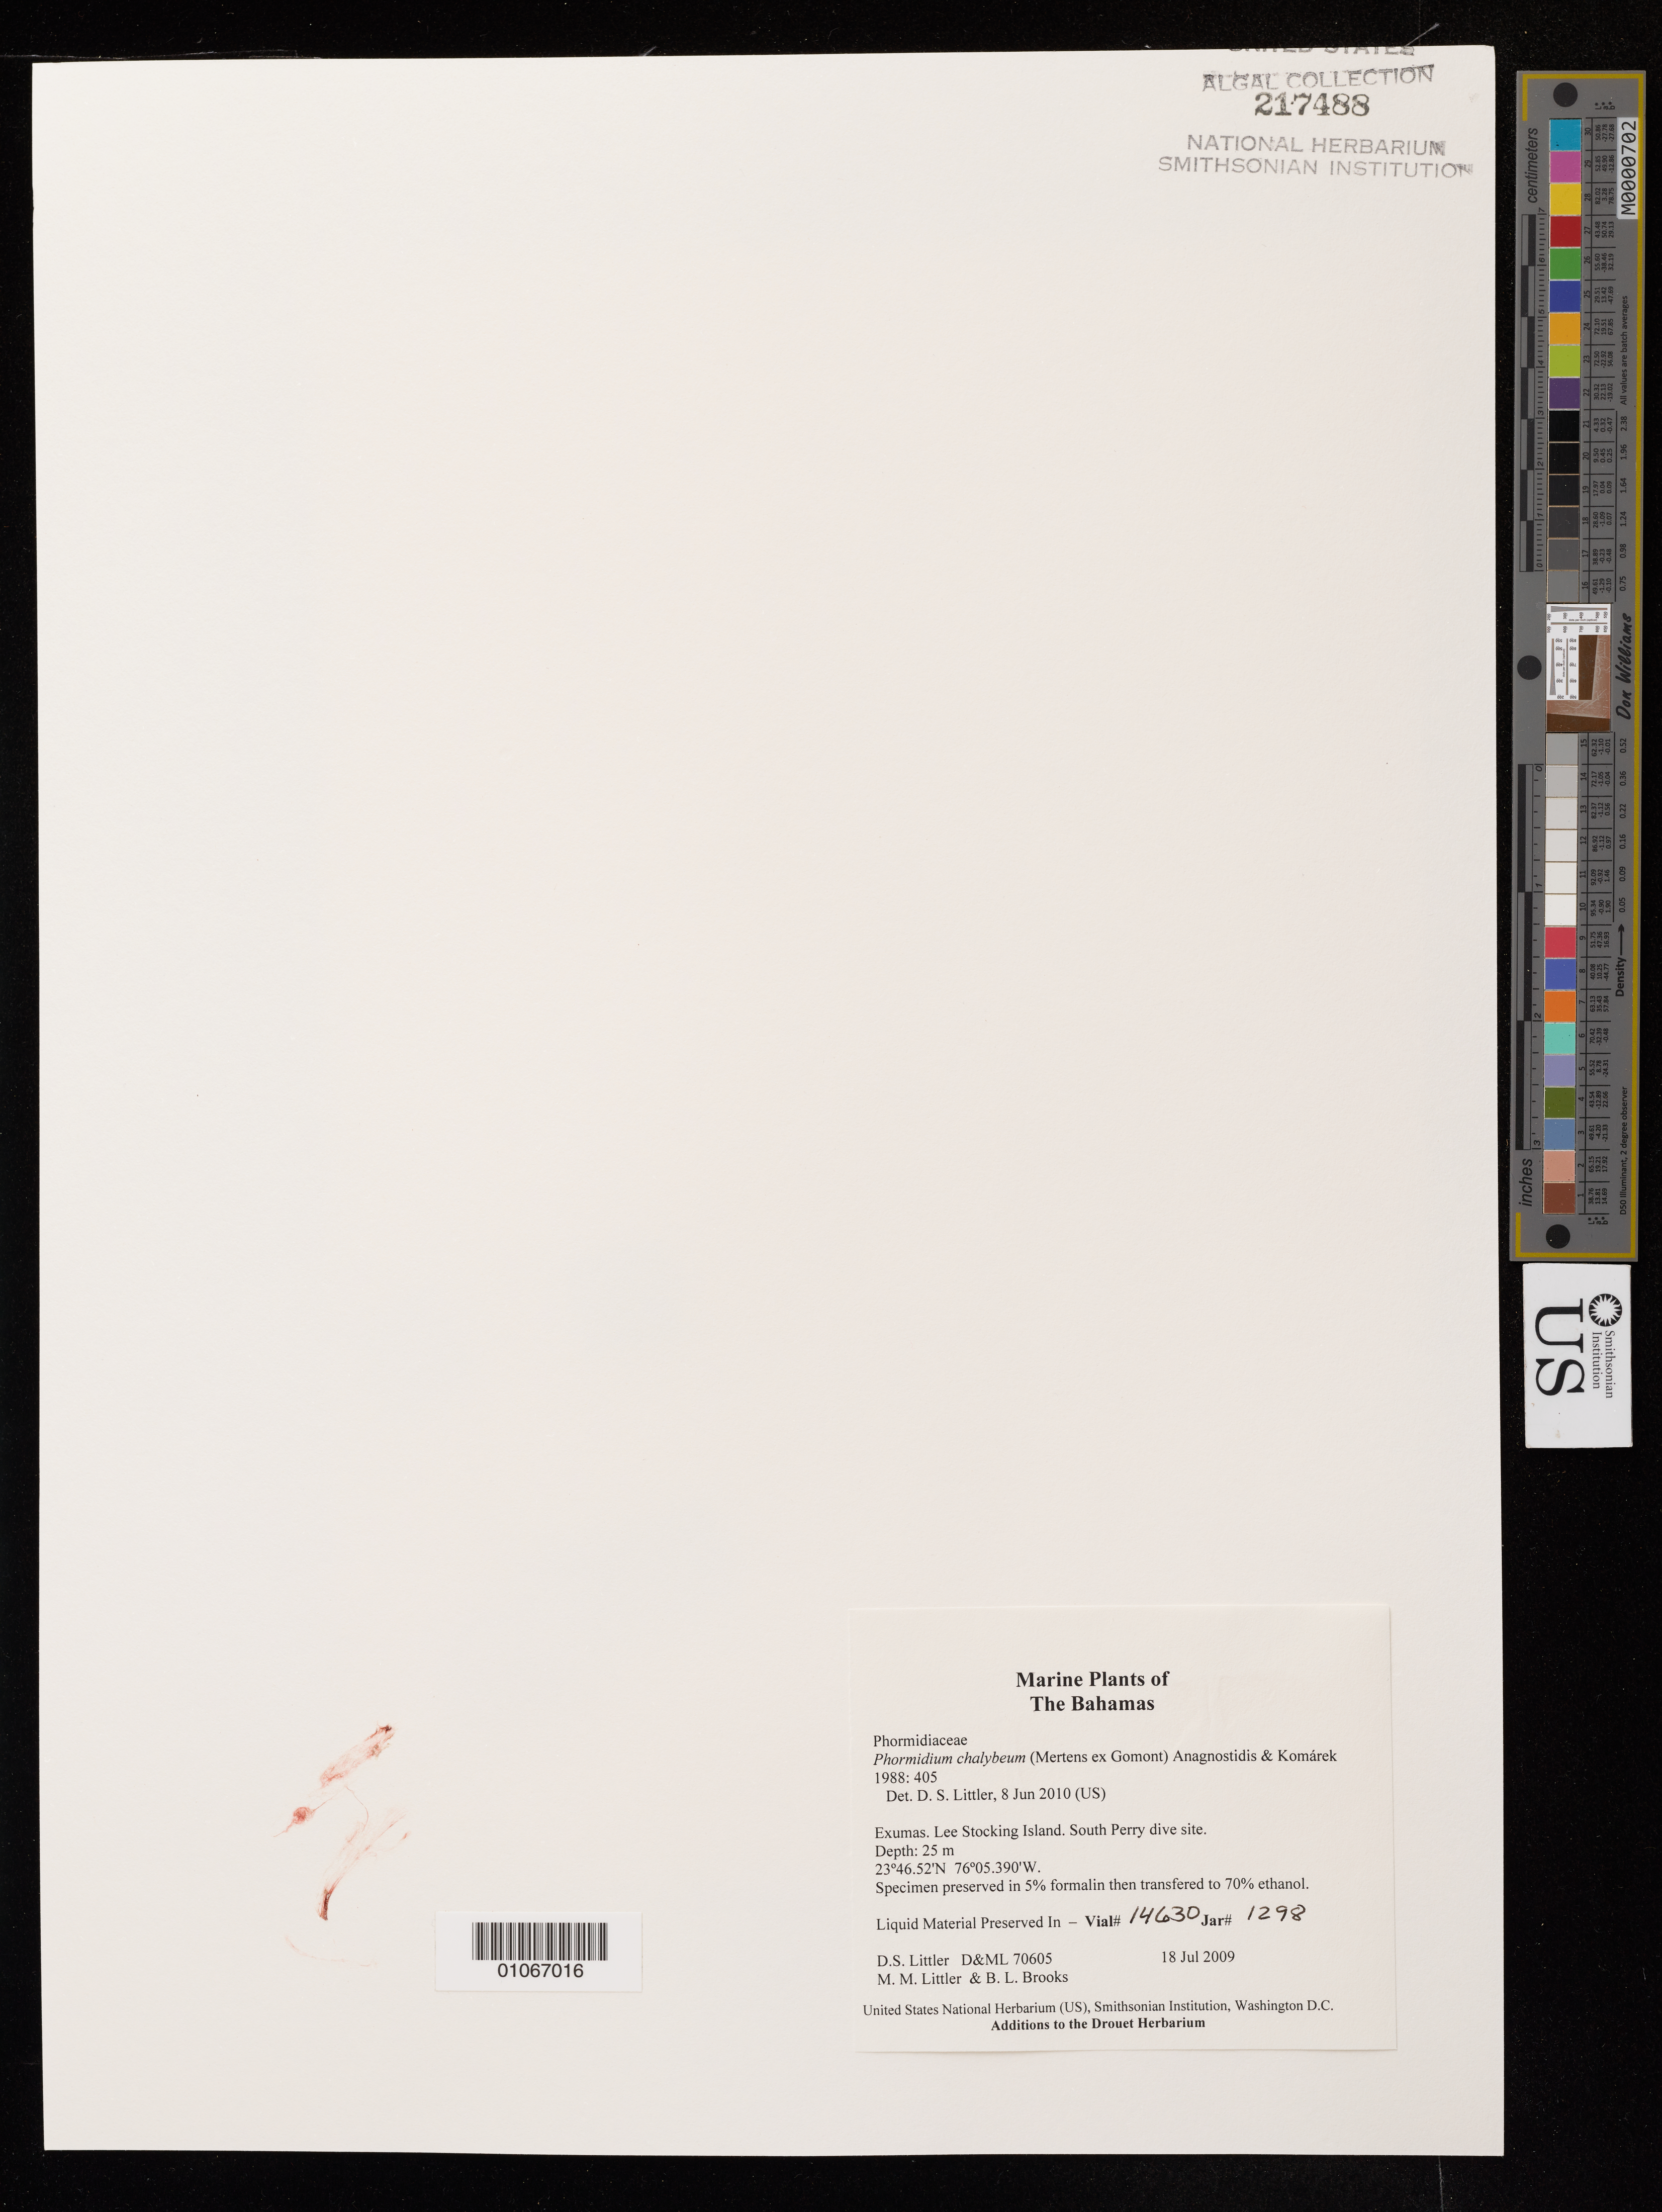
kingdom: Bacteria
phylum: Cyanobacteria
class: Cyanobacteriia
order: Cyanobacteriales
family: Oscillatoriaceae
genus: Phormidium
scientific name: Phormidium chalybeum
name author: (K. Mert. in Gomont) Anagn. & J. Komárek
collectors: D. S. Littler, M. M. Littler & B. Brooks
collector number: D&ML 70605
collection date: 2009-07-18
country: Bahamas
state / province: Exuma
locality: Lee Stocking Island. South Perry dive site.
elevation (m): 25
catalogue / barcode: US 217488